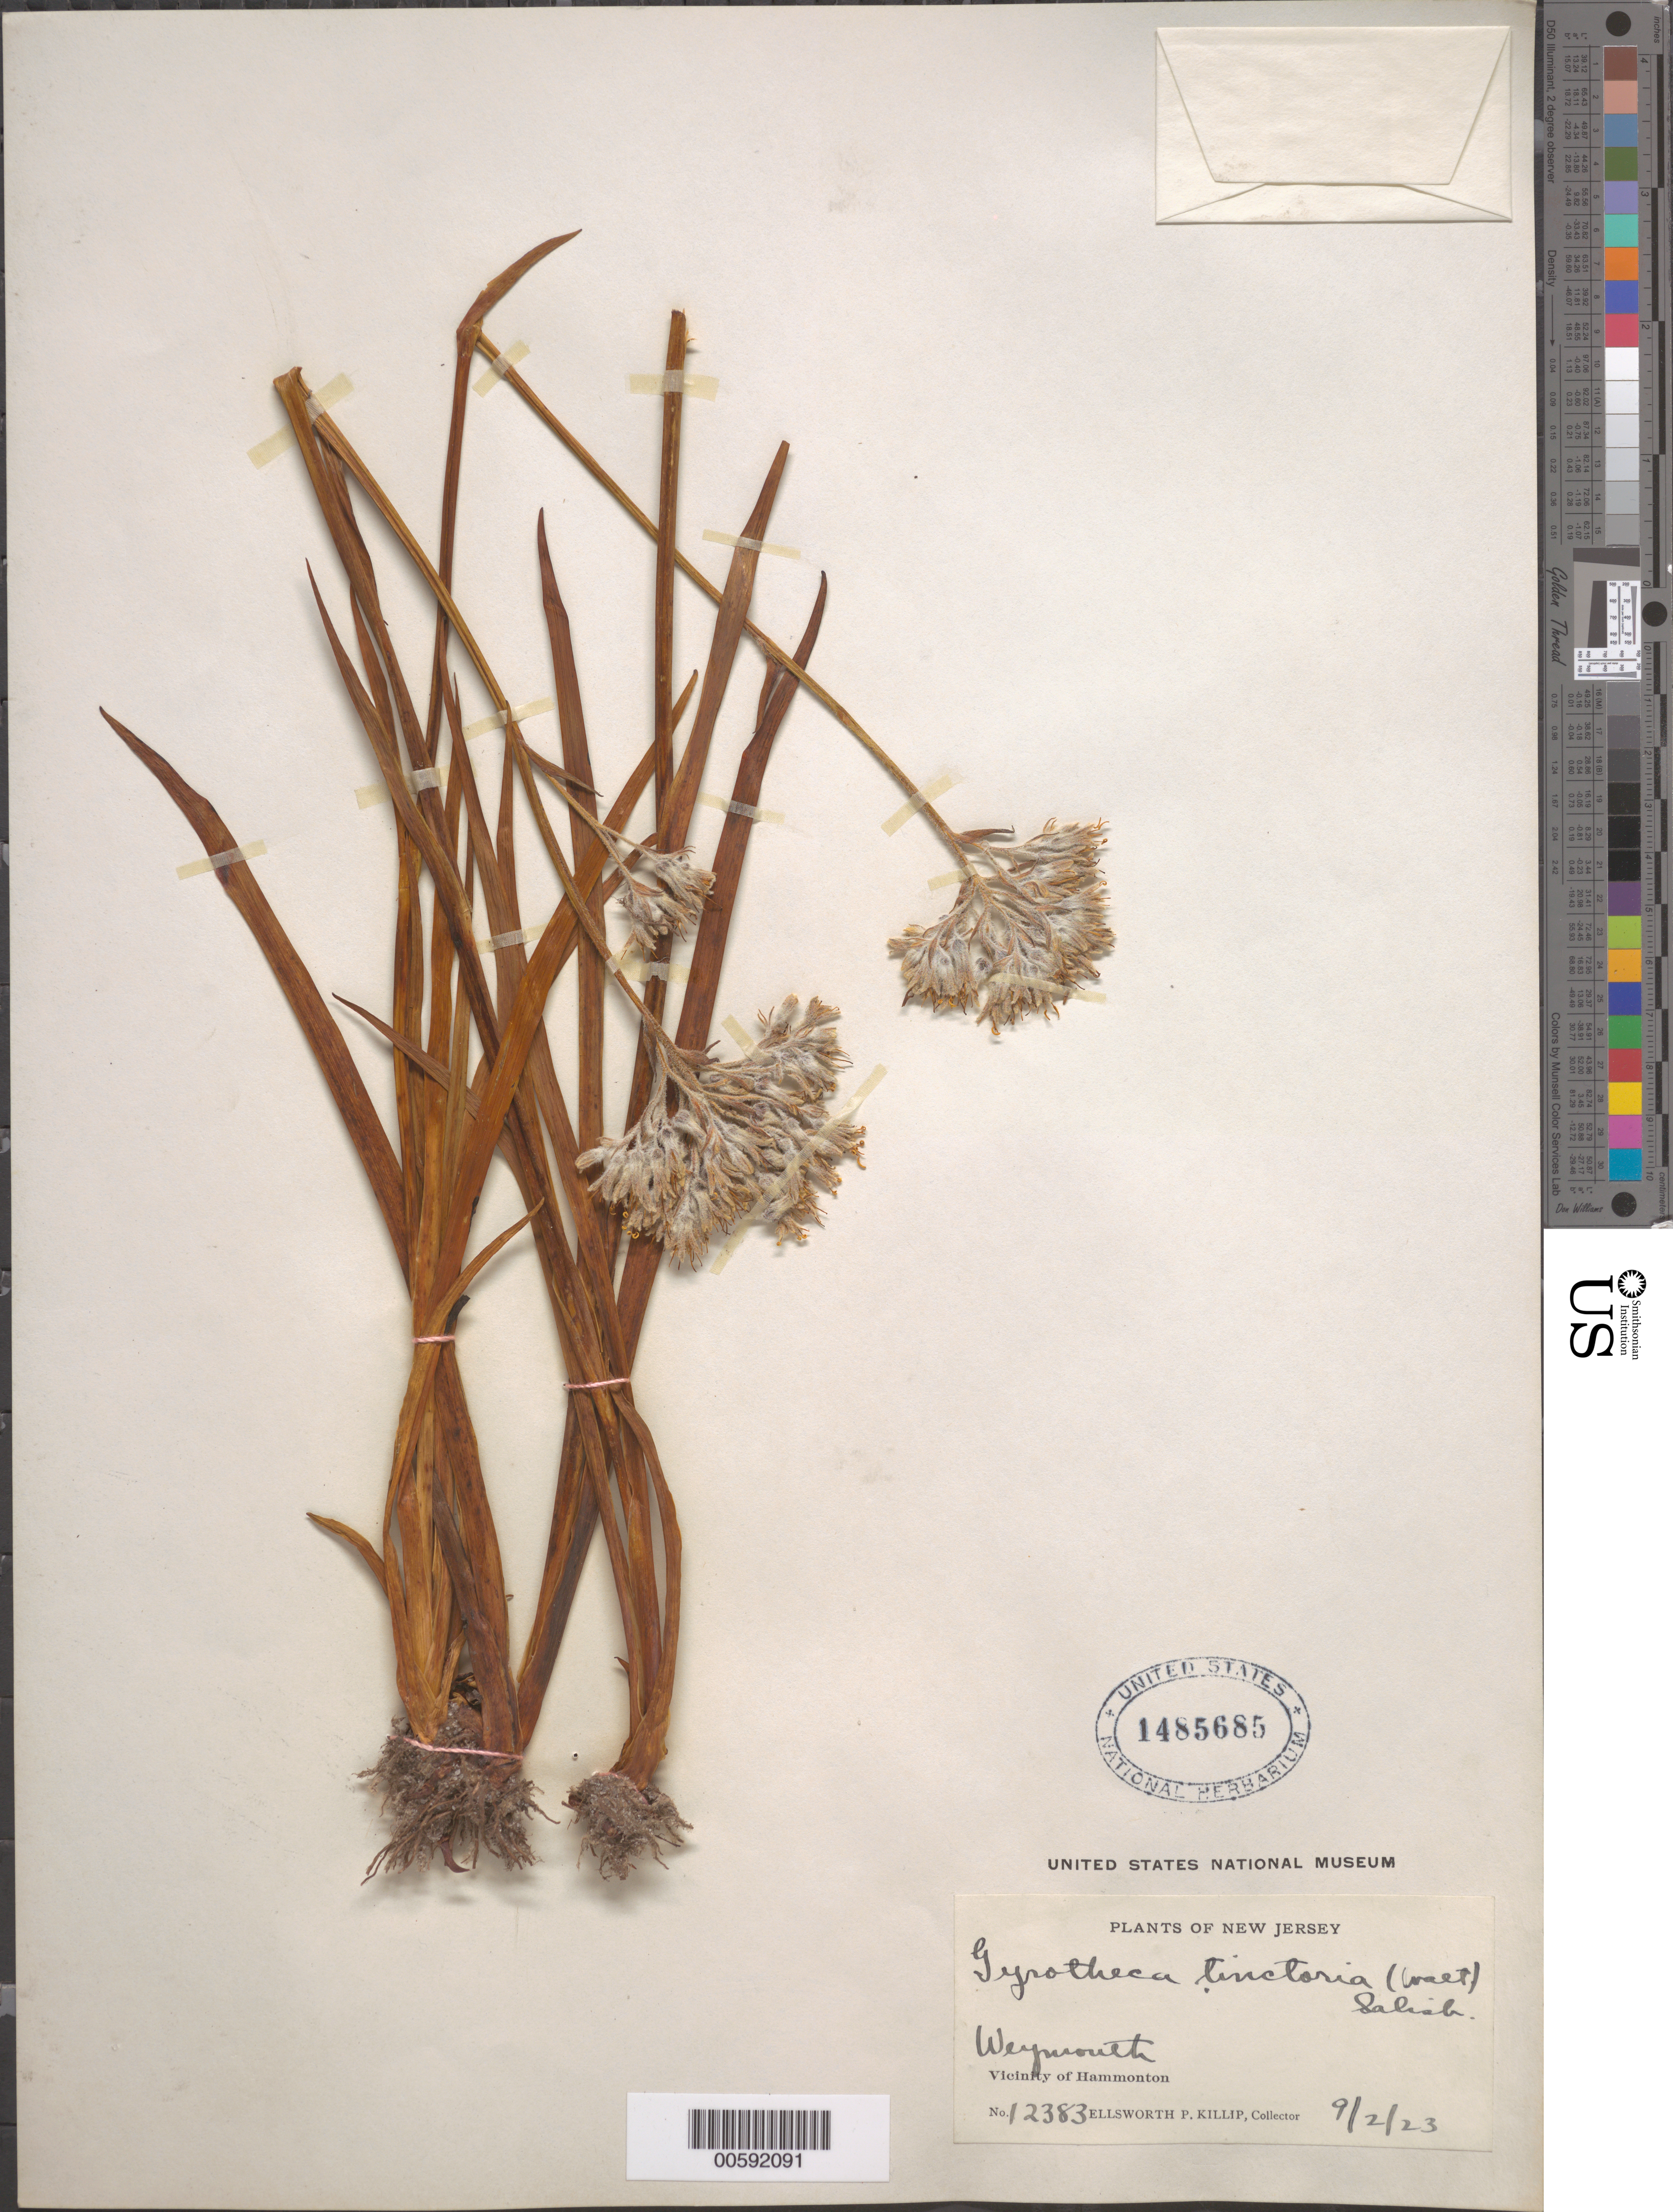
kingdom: Plantae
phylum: Tracheophyta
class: Liliopsida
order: Commelinales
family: Haemodoraceae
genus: Lachnanthes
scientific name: Lachnanthes tinctoria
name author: (Walter ex J.F. Gmel.) Elliott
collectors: E. P. Killip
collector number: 12383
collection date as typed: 02 Sep 1923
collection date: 1923-09-02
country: United States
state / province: New Jersey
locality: Hammonton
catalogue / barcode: US 1485685